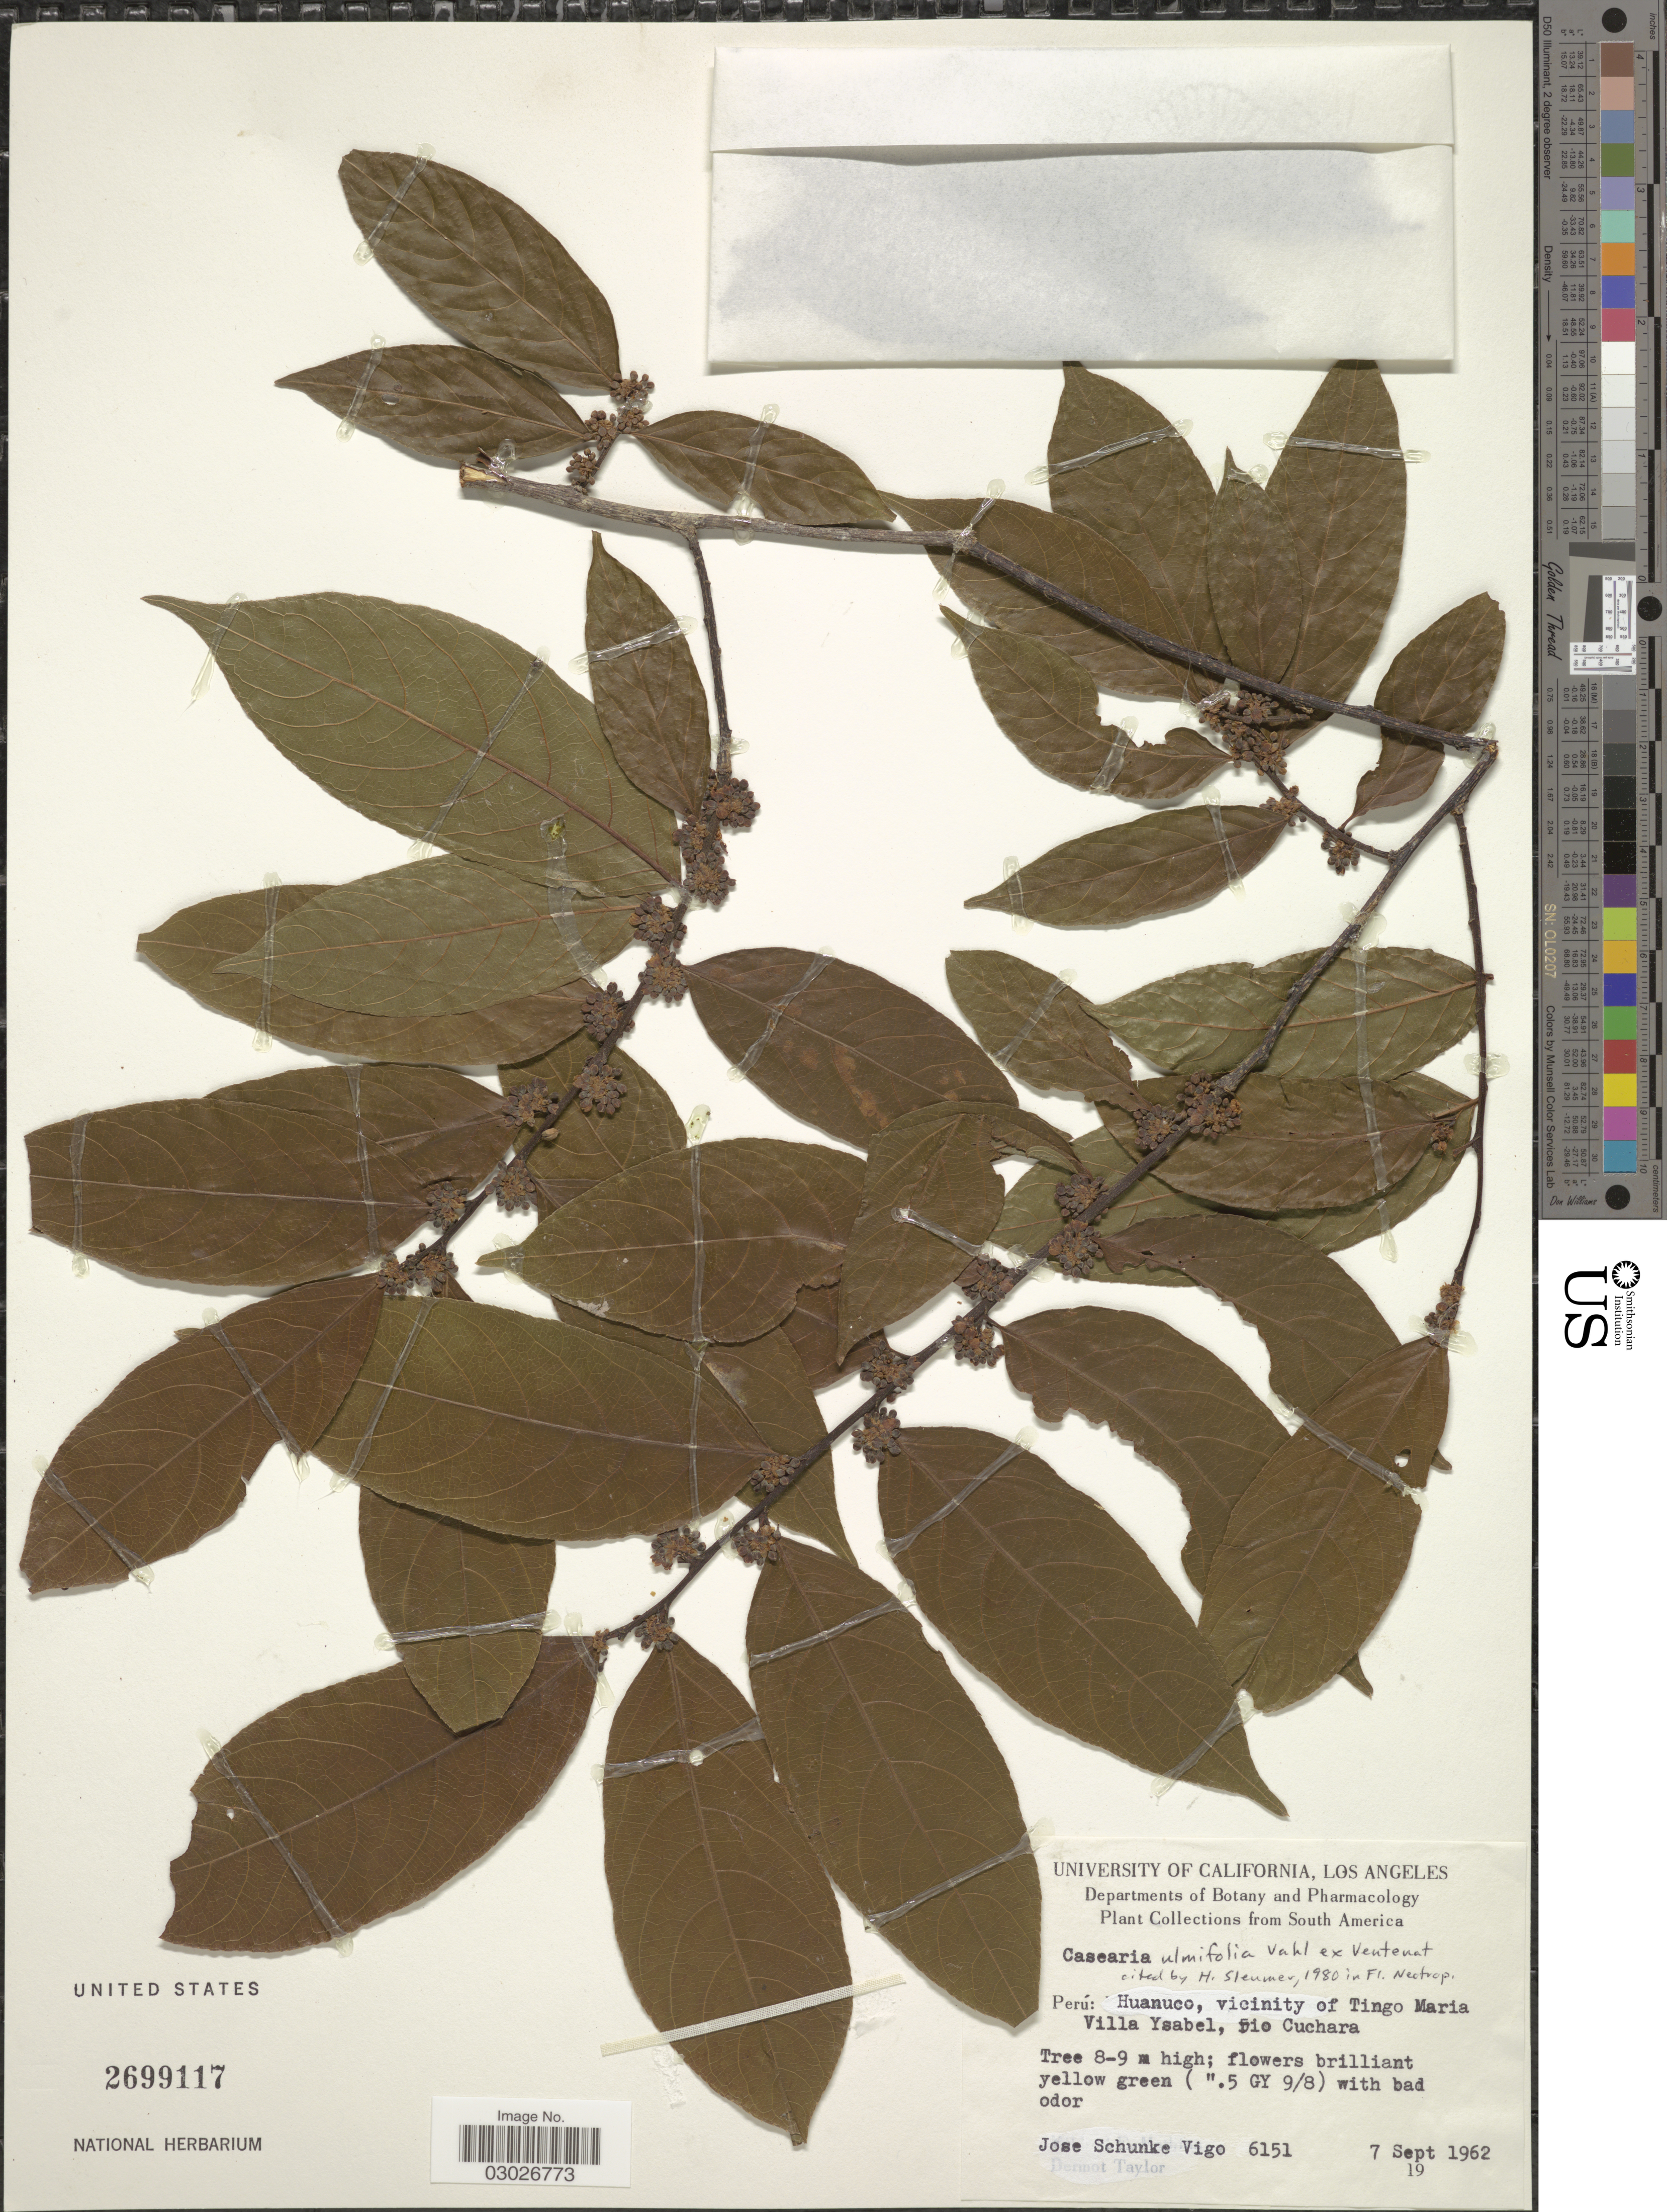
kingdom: Plantae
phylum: Tracheophyta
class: Magnoliopsida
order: Malpighiales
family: Salicaceae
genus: Casearia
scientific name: Casearia ulmifolia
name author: Vahl ex Vent.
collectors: J. Schunke Vigo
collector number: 6151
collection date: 1962-09-07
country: Peru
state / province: Huánuco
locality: Vicinity of Tingo Maria Villa Ysabel, rio Cuchara.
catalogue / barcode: US 2699117